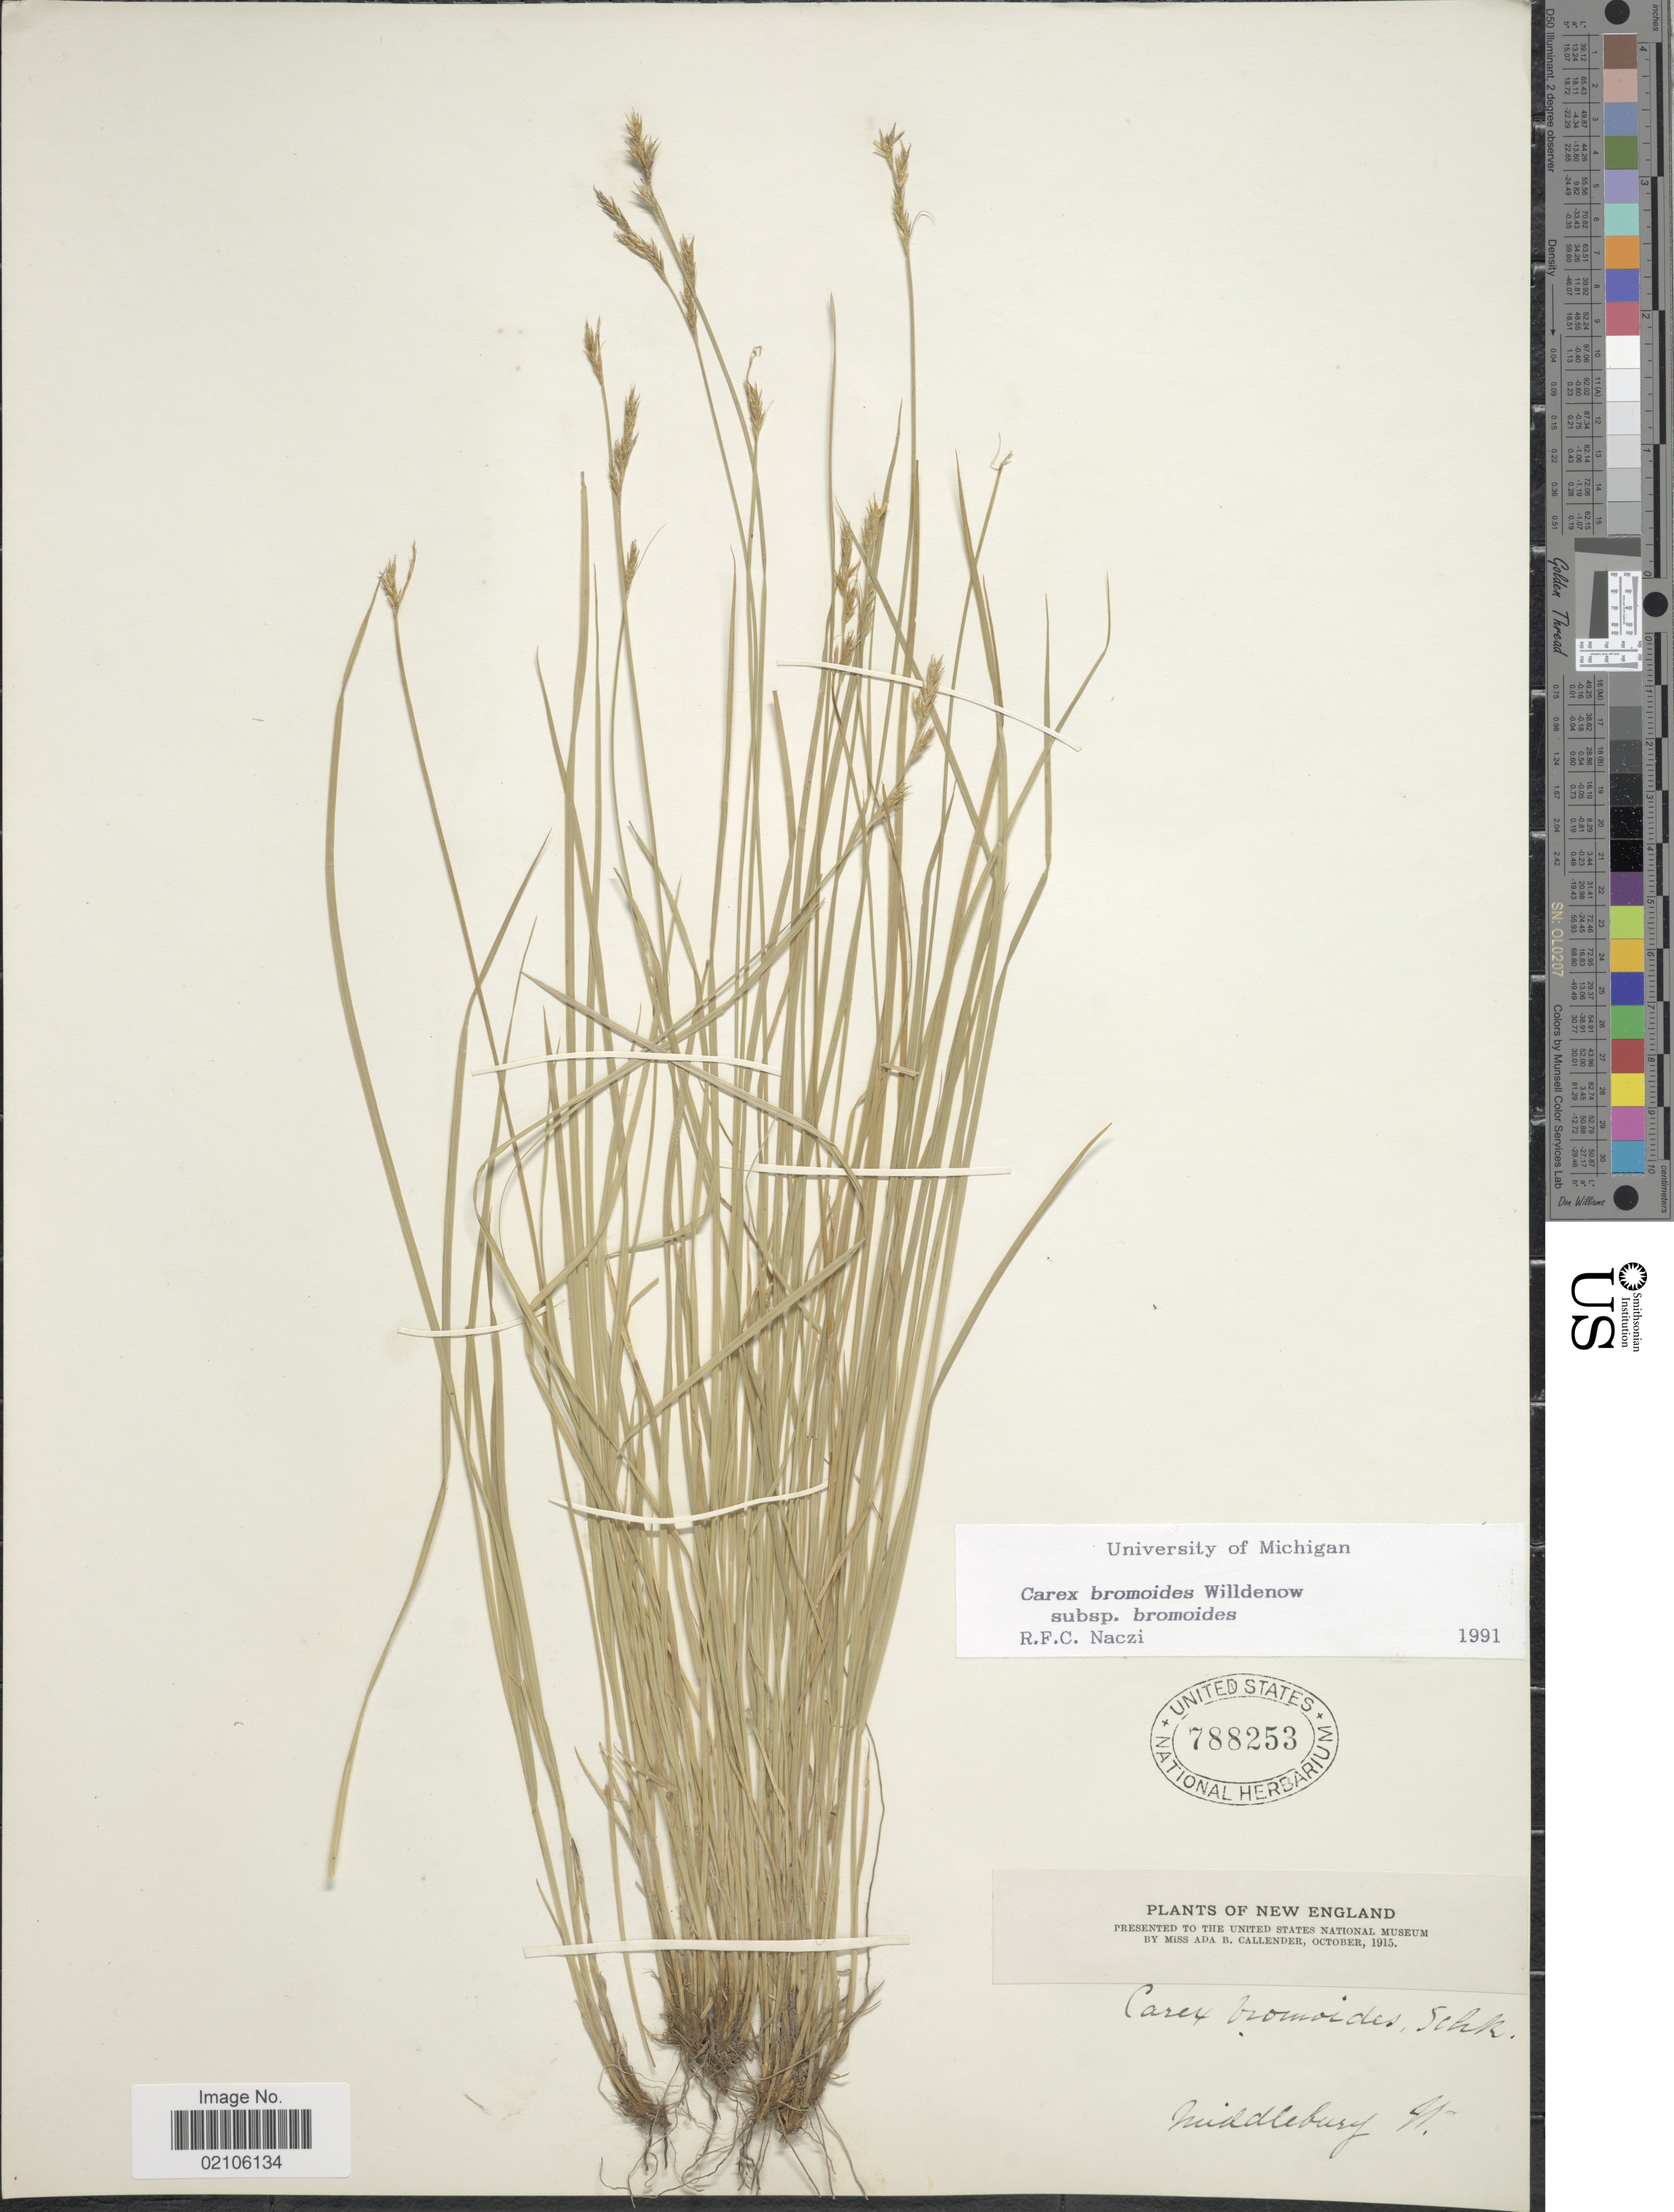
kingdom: Plantae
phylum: Tracheophyta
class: Liliopsida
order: Poales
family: Cyperaceae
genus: Carex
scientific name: Carex bromoides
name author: Willd.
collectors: A. Callender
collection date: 1915-10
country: United States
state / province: Vermont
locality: New England, Middlebury.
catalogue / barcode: US 788253